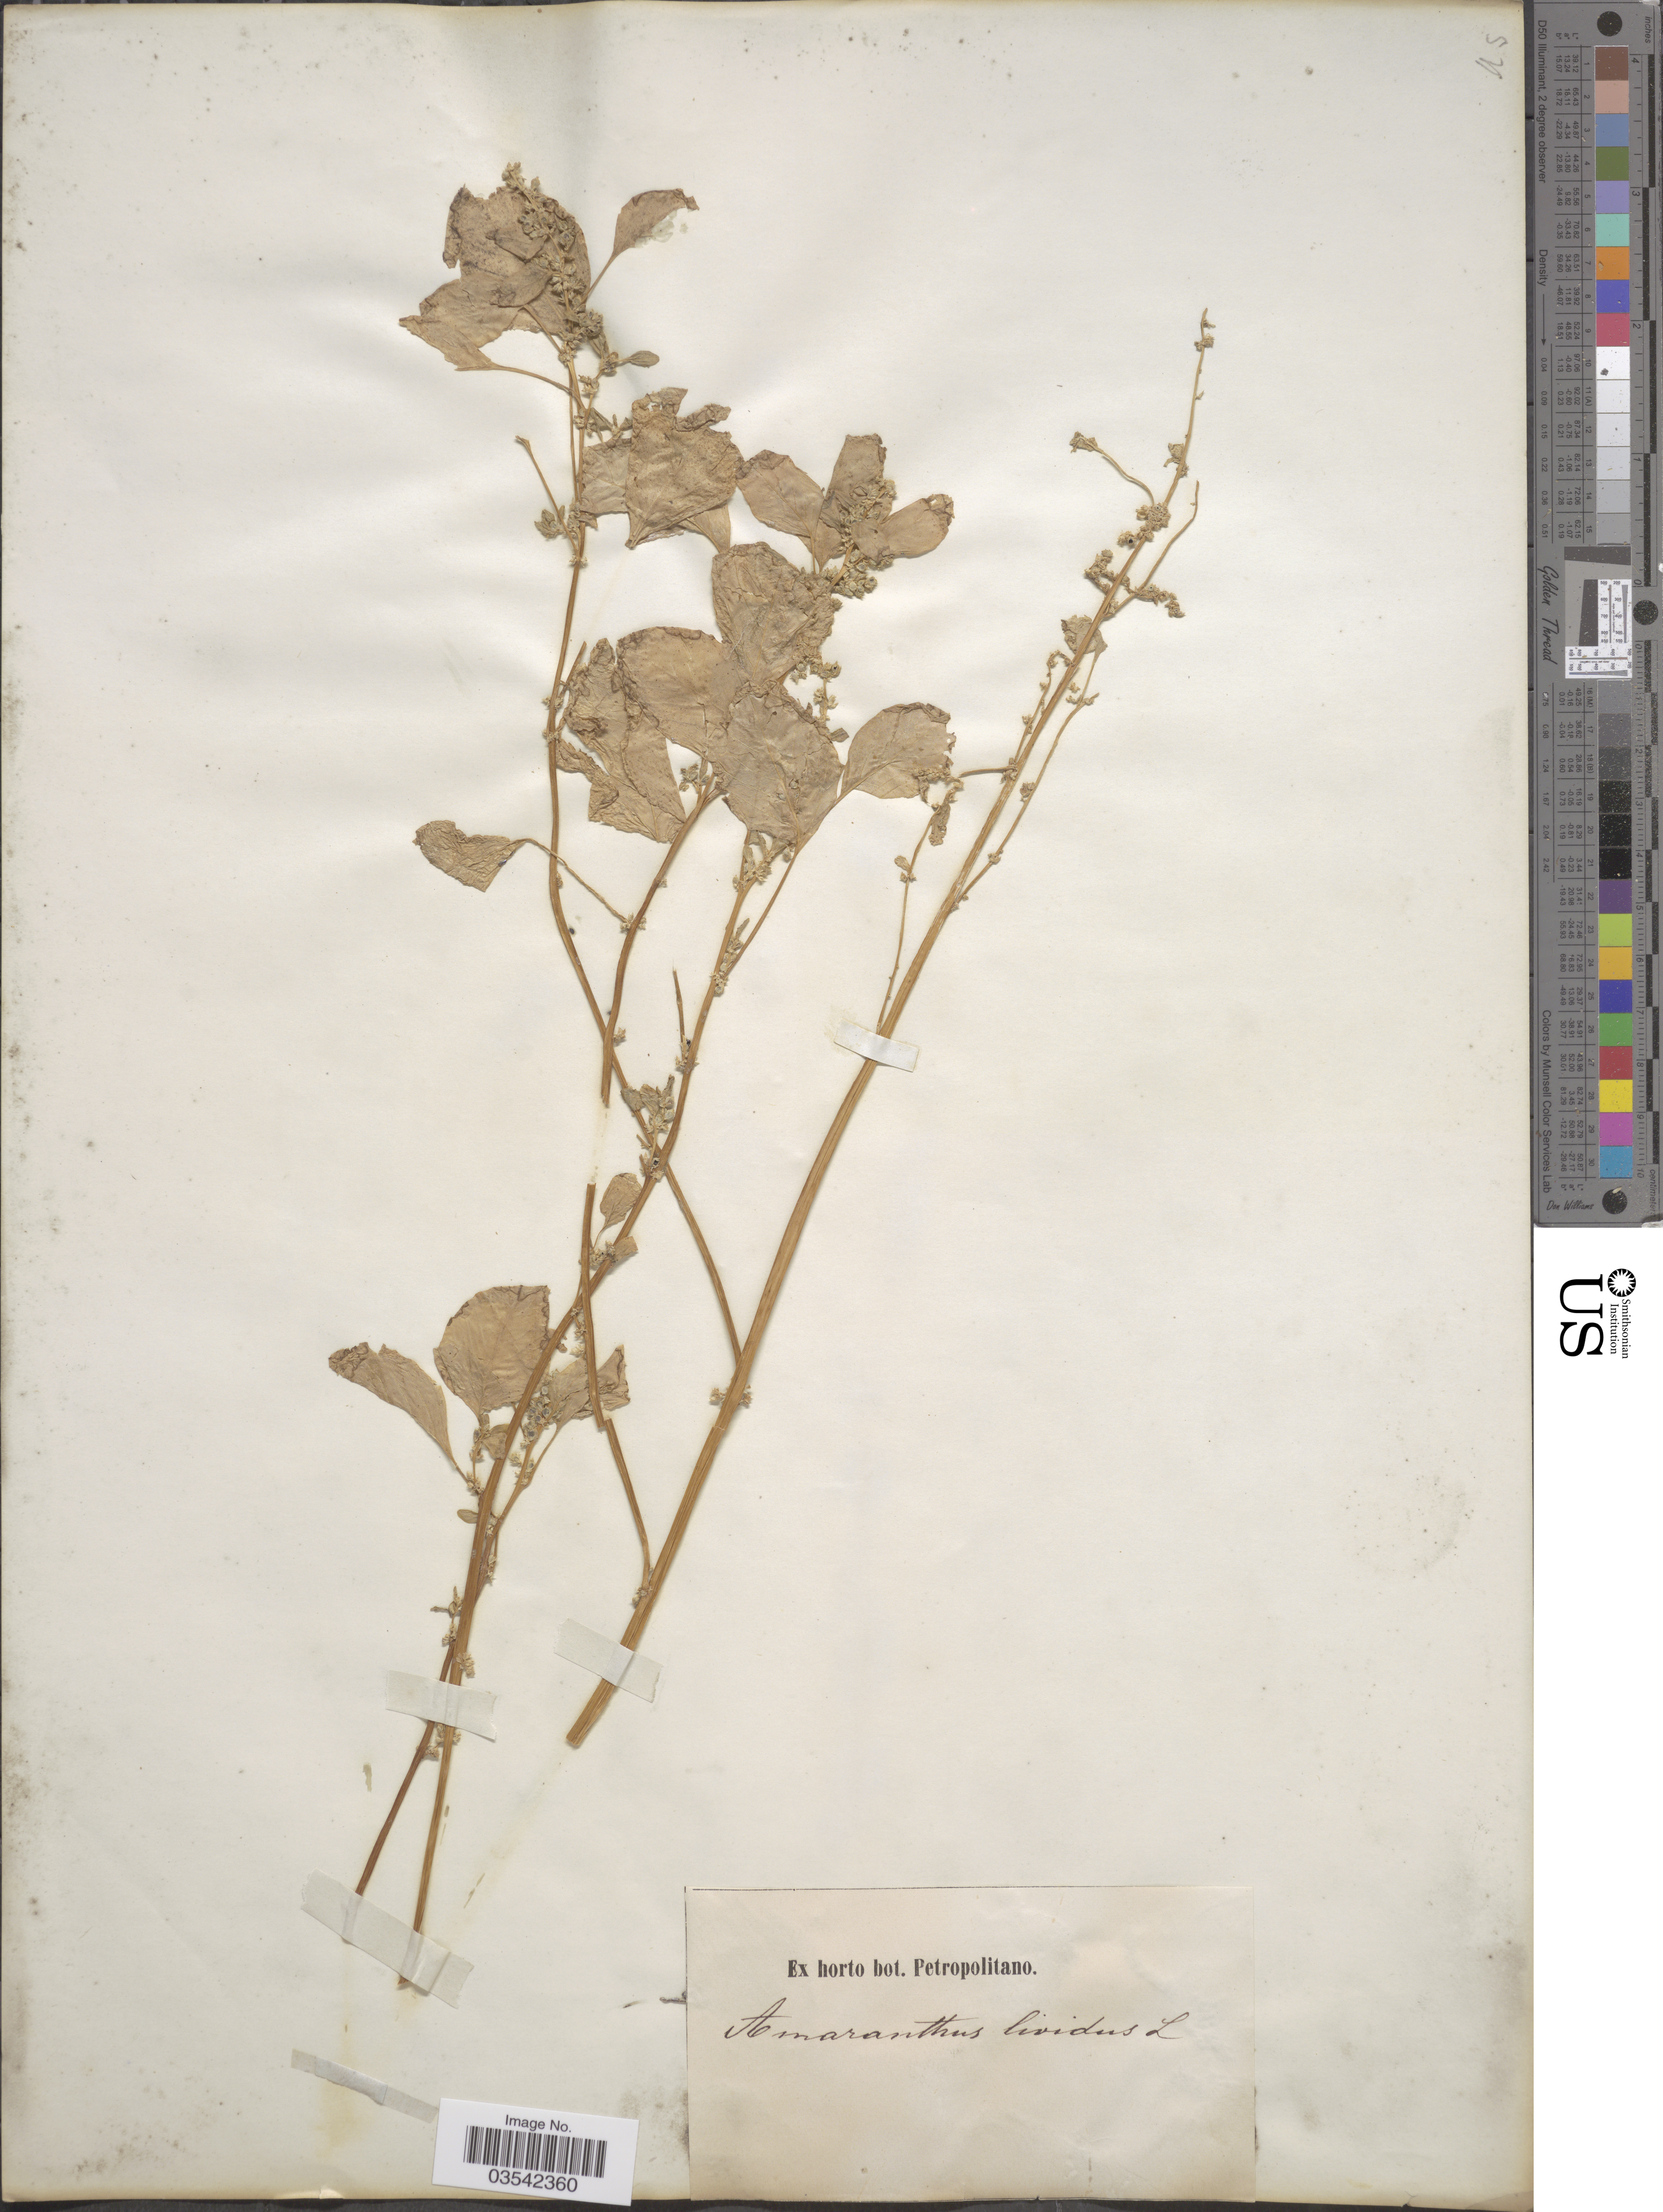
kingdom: Plantae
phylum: Tracheophyta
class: Magnoliopsida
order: Caryophyllales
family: Amaranthaceae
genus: Amaranthus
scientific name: Amaranthus lividus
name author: L.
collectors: ex Horto Bot. Petropolitano